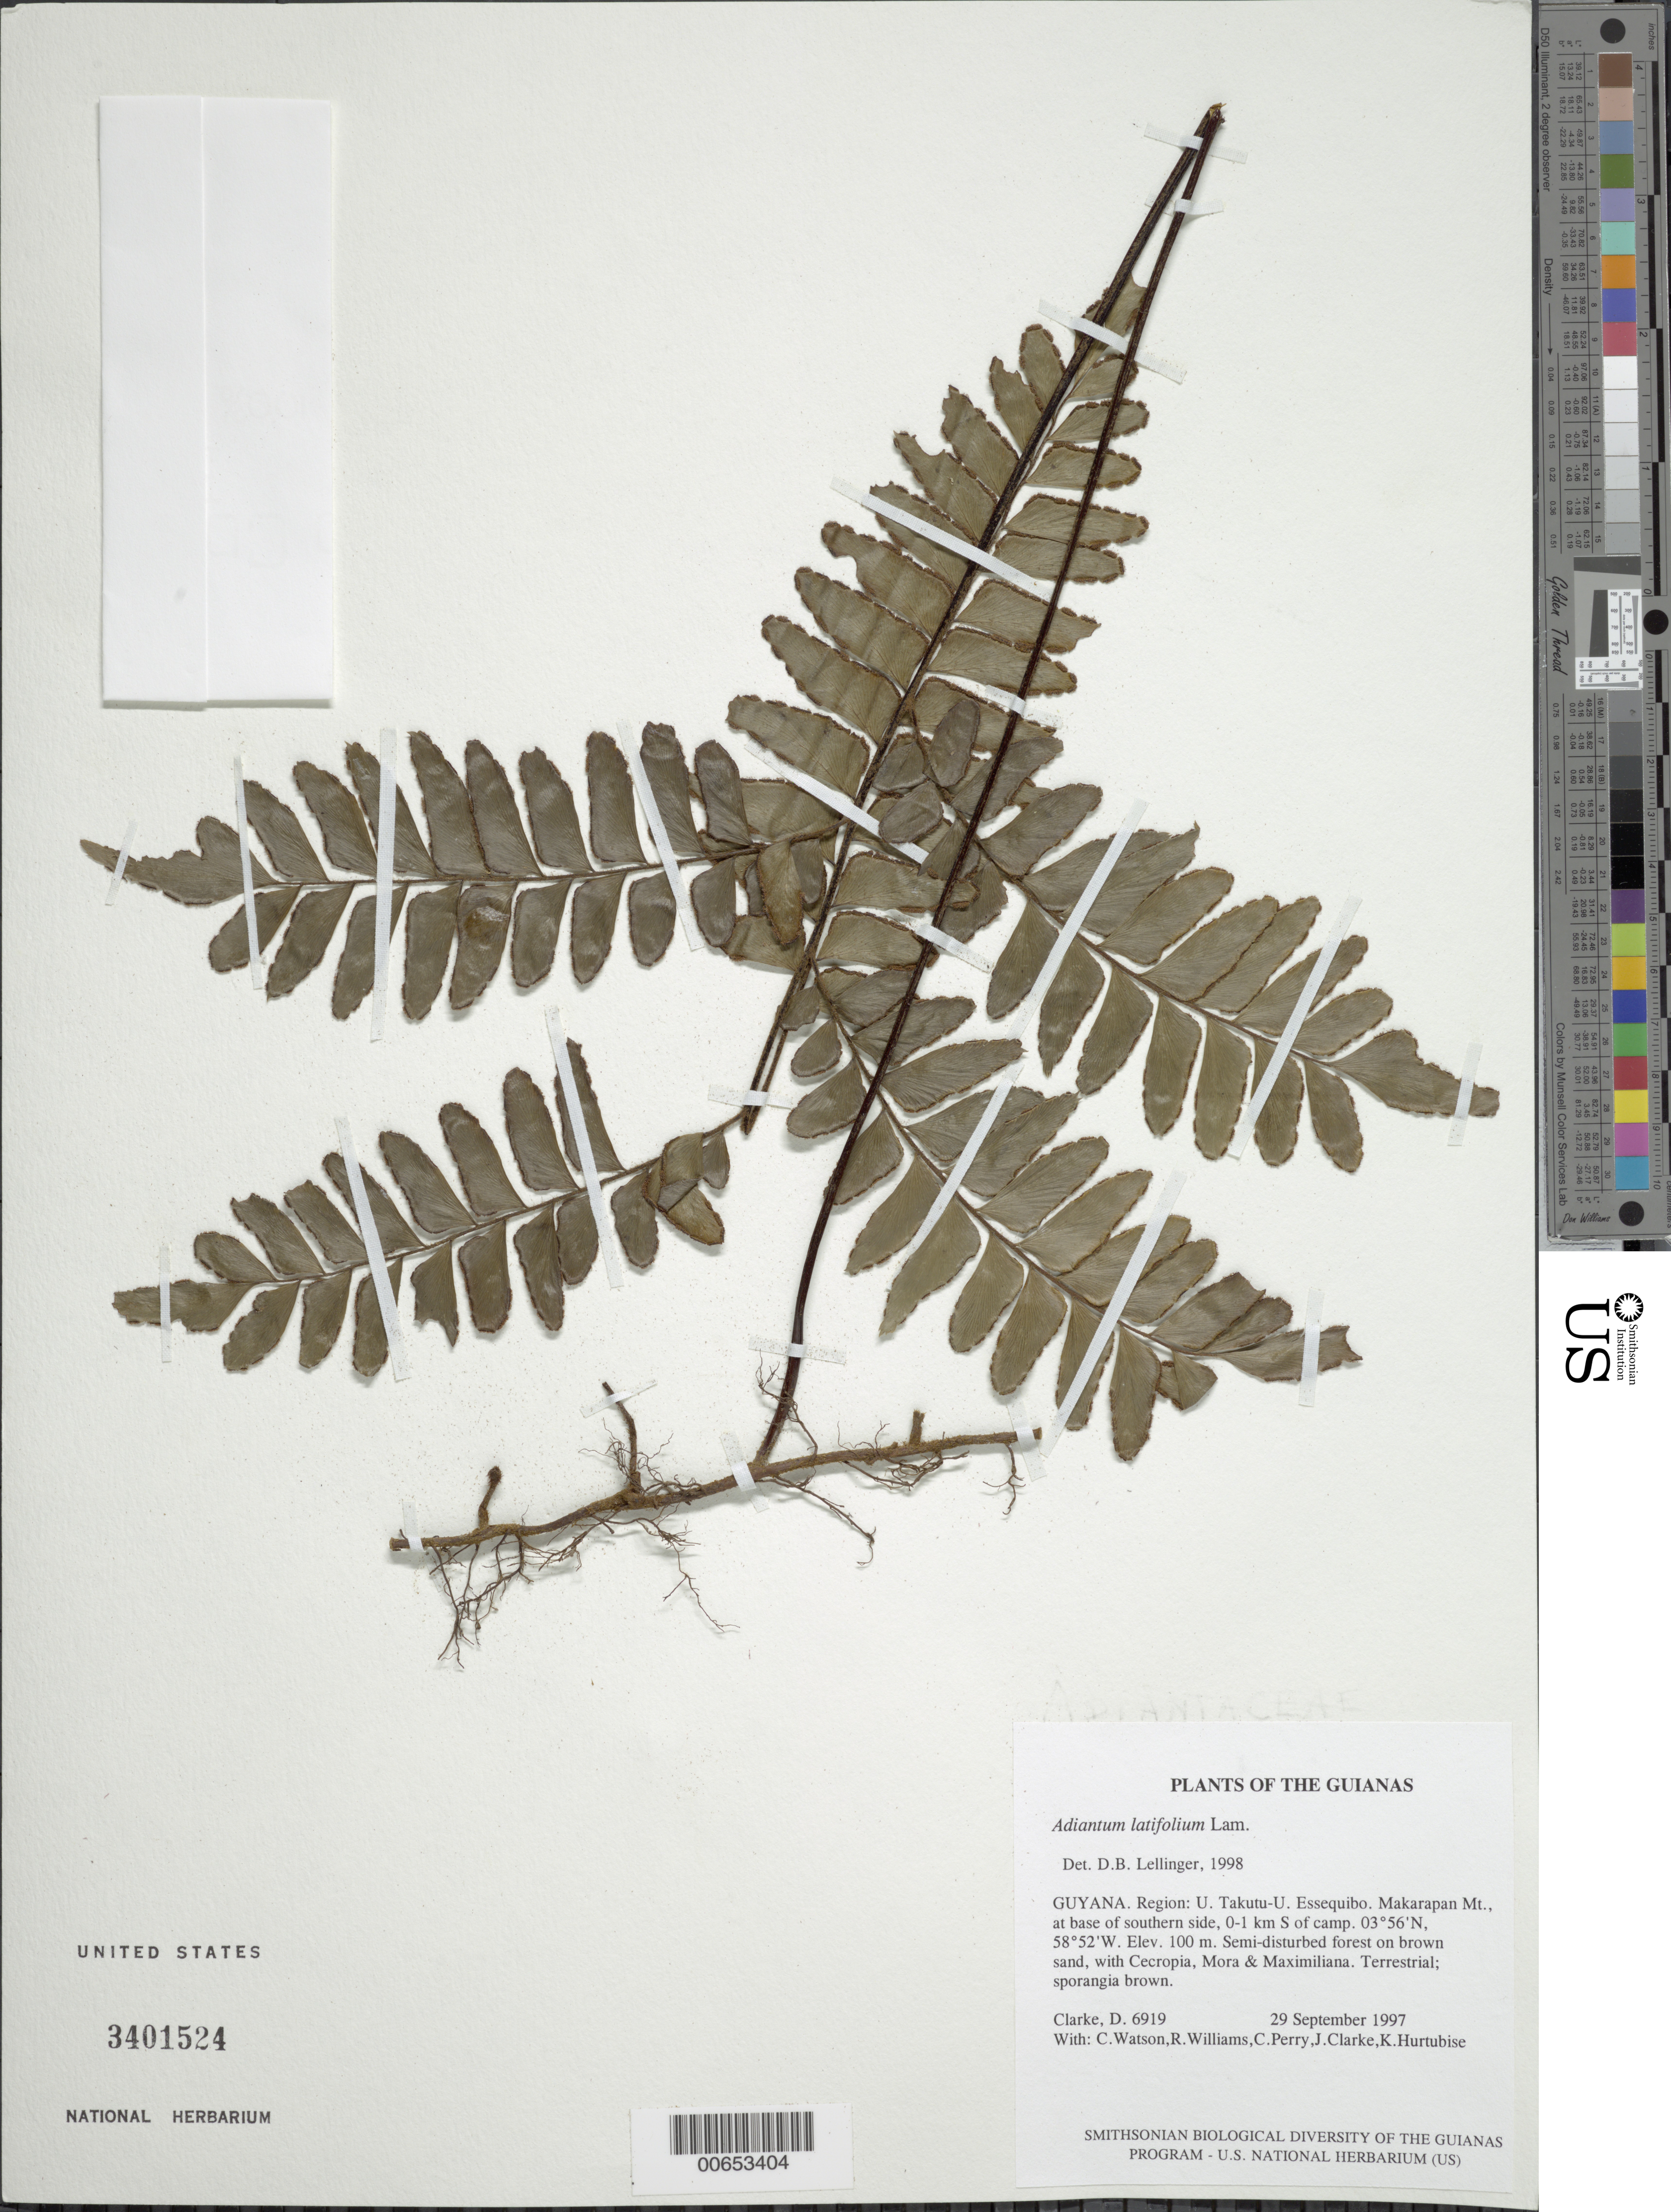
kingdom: Plantae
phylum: Tracheophyta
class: Polypodiopsida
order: Polypodiales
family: Pteridaceae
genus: Adiantum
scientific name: Adiantum argutum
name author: Splitg.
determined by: Boudrie, M.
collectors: H. D. Clarke, C. Watson, R. Williams, C. Perry, J. Clarke & K. Hurtubise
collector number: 6919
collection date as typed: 29 September 1997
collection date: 1997-09-29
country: Guyana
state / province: U. Takutu-U. Essequibo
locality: Makarapan Mt., at base of southern side, 0-1 km S of camp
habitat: Semi-disturbed forest on brown sand, with Cecropia, Mora & Maximiliana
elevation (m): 100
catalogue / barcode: US 3401524